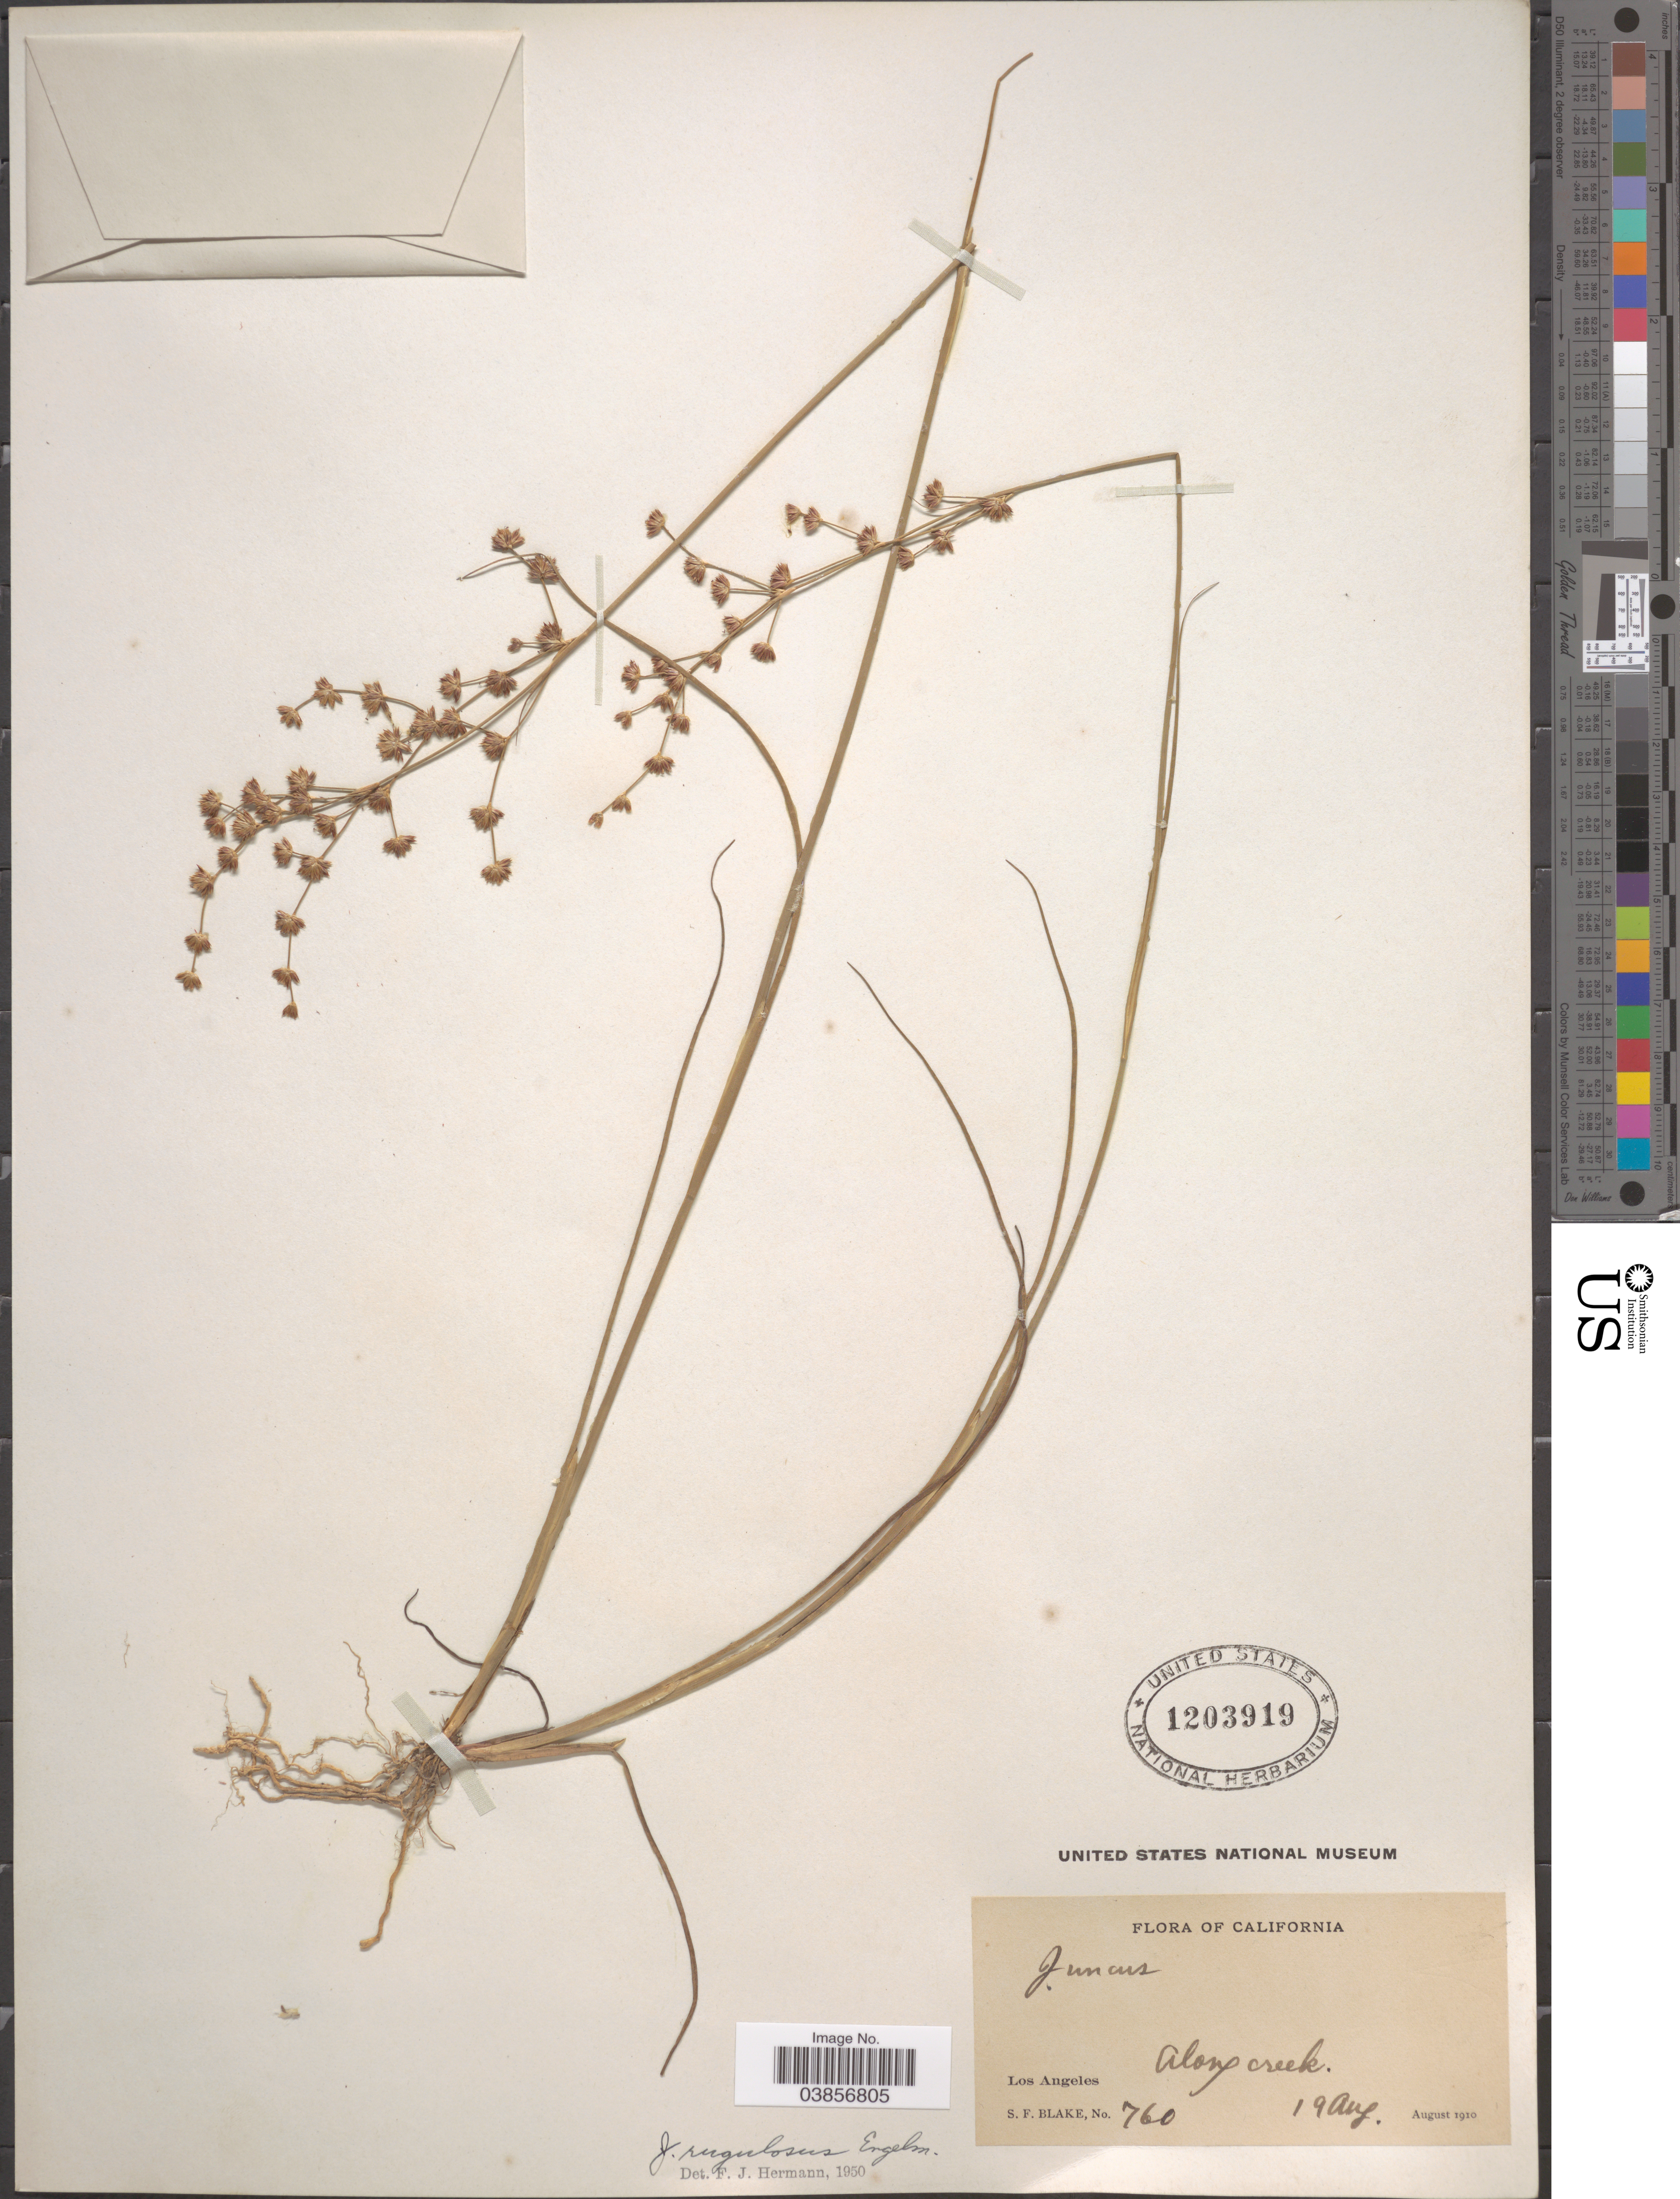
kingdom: Plantae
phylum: Tracheophyta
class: Liliopsida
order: Poales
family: Juncaceae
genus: Juncus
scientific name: Juncus rugulosus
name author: Engelm.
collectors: S. Blake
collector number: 760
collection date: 1910-08-19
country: United States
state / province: California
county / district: Los Angeles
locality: Los Angeles along creek.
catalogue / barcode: US 1203919